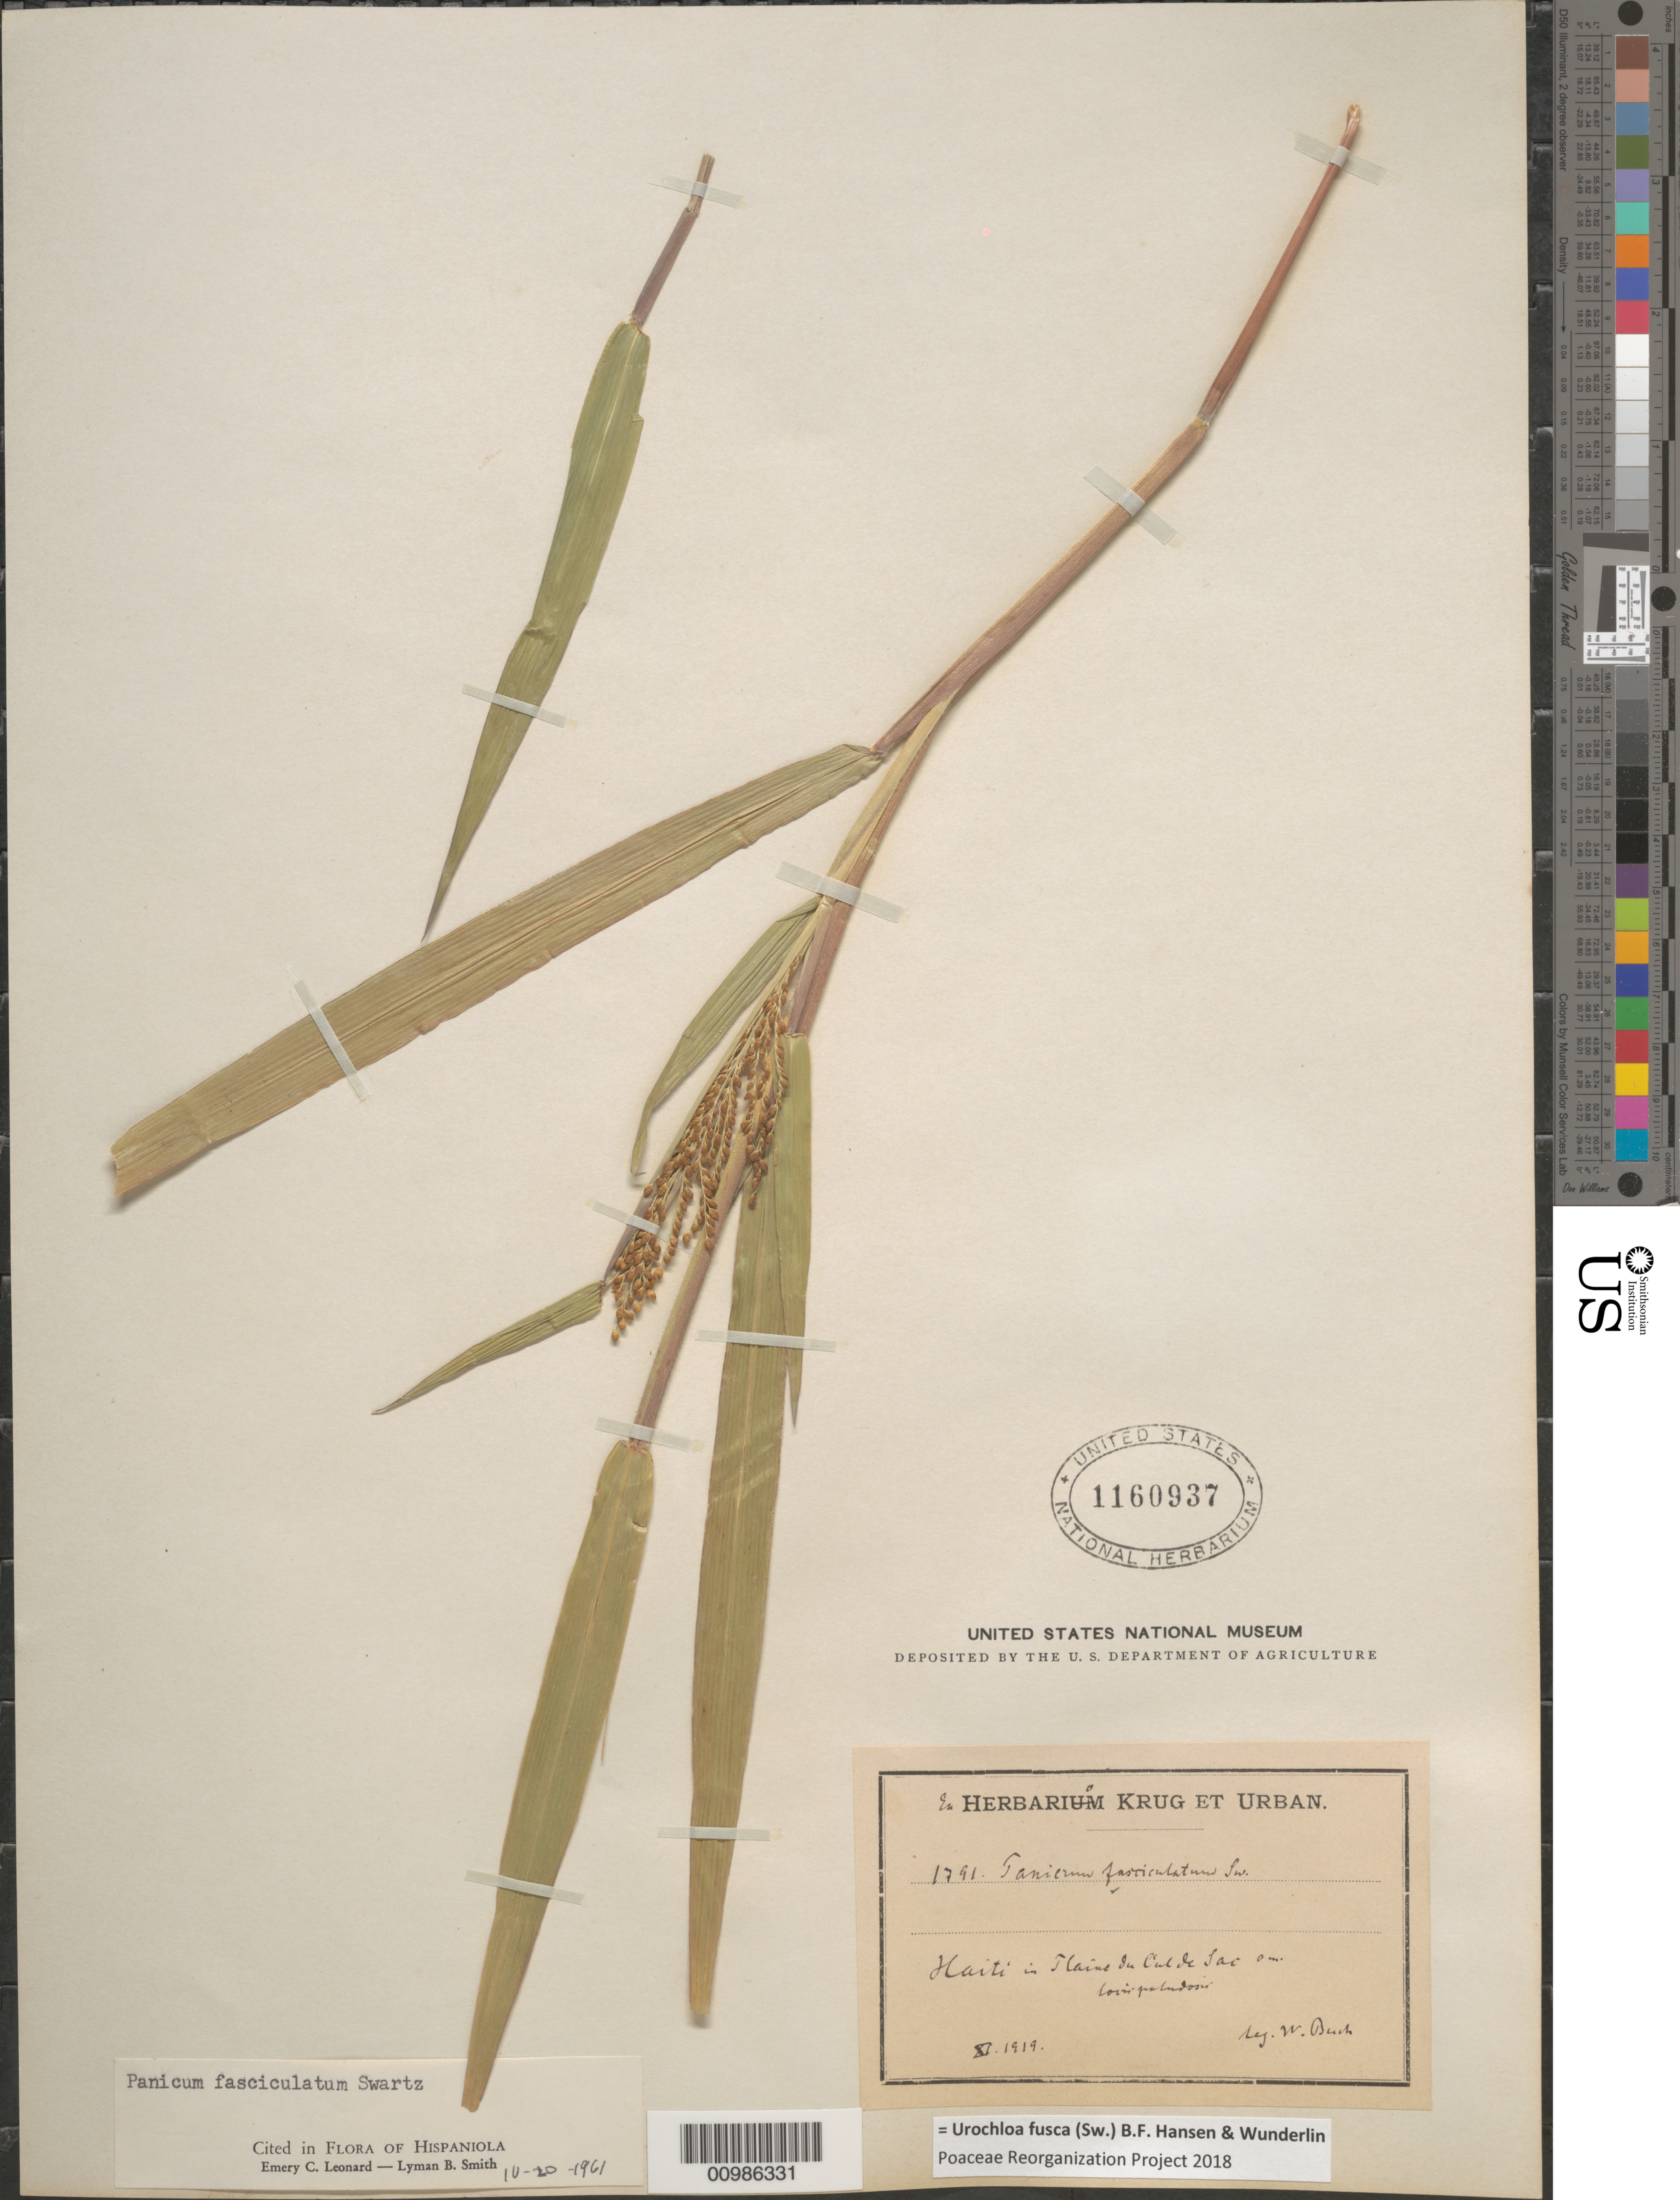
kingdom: Plantae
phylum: Tracheophyta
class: Liliopsida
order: Poales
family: Poaceae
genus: Brachiaria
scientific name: Brachiaria fasciculata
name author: (Sw.) Parodi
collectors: W. Bush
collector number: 1791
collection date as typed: Nov 1919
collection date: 1919-11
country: Haiti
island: Hispaniola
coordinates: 0 N, 0 E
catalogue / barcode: US 1160937